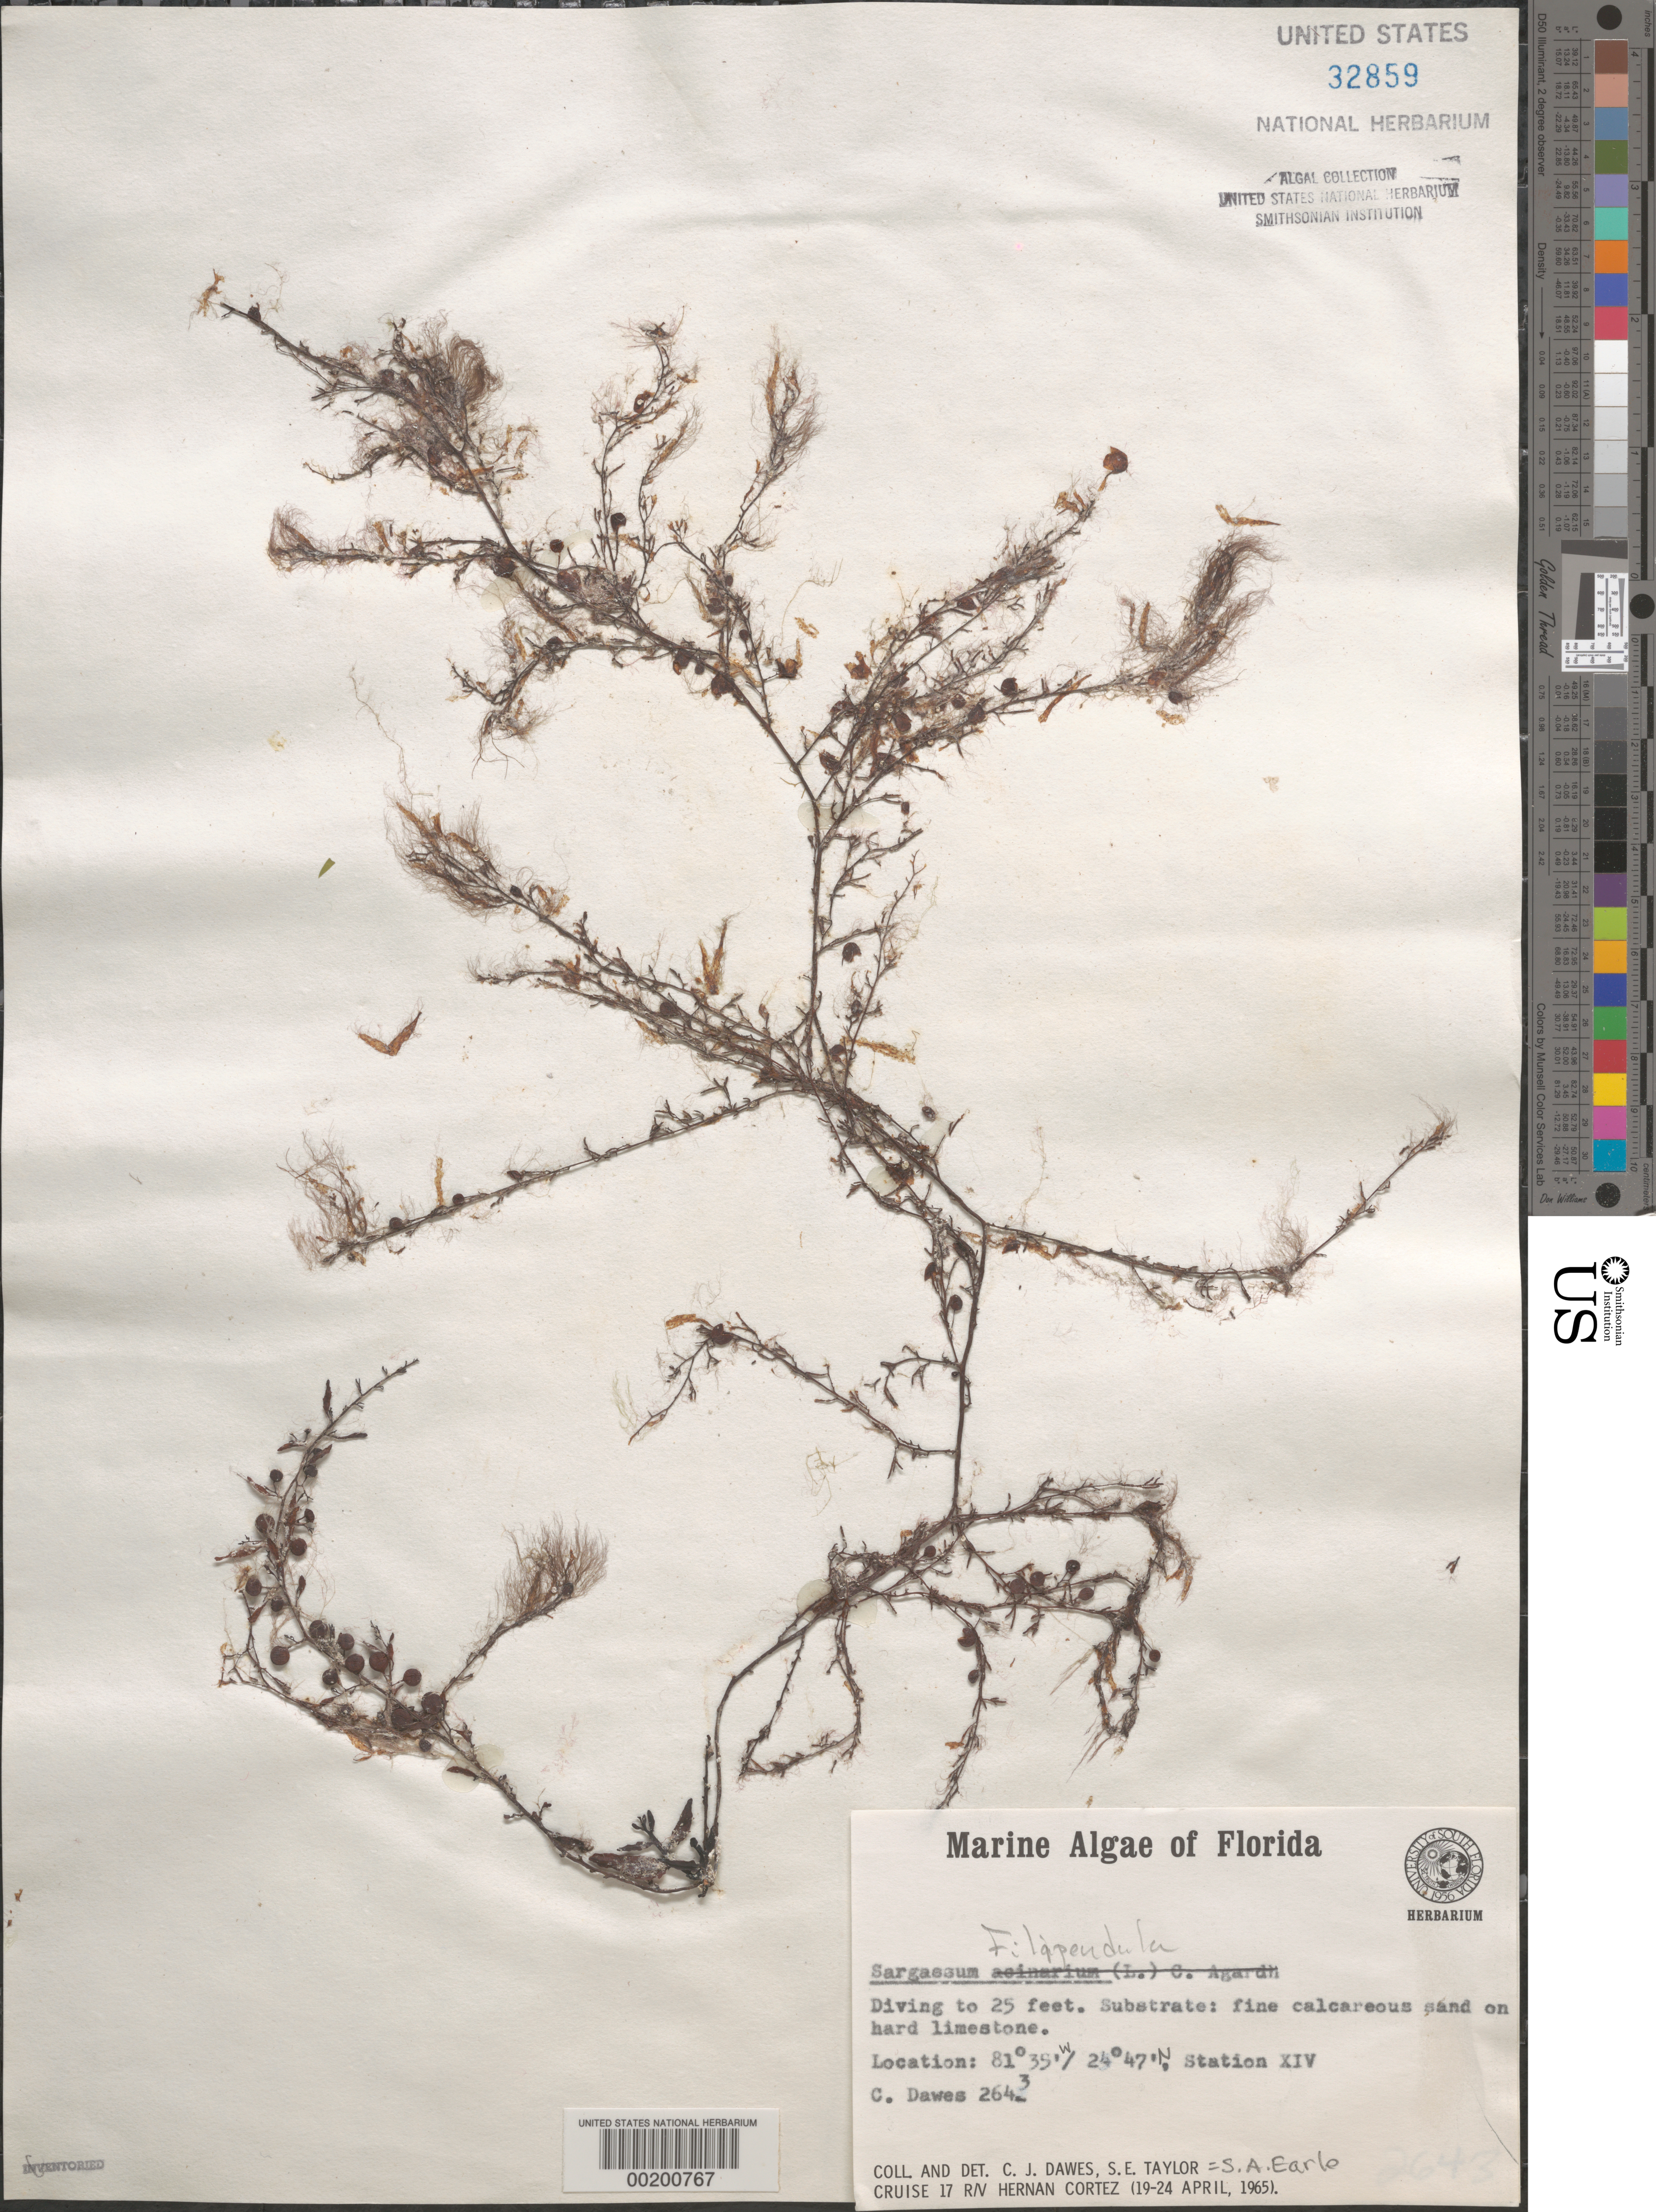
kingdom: Chromista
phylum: Ochrophyta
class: Phaeophyceae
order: Fucales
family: Sargassaceae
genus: Sargassum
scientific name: Sargassum filipendula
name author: C. Agardh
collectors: C. Dawes & S. A. Earle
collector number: Cjd 2643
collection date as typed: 19 Apr 1965 to 24 Apr 1965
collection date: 1965-04-19/1965-04-24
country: United States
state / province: Florida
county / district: Monroe County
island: Florida Keys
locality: Eastern Florida Keys area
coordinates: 24 47' N, 81 35' W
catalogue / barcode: US 32859